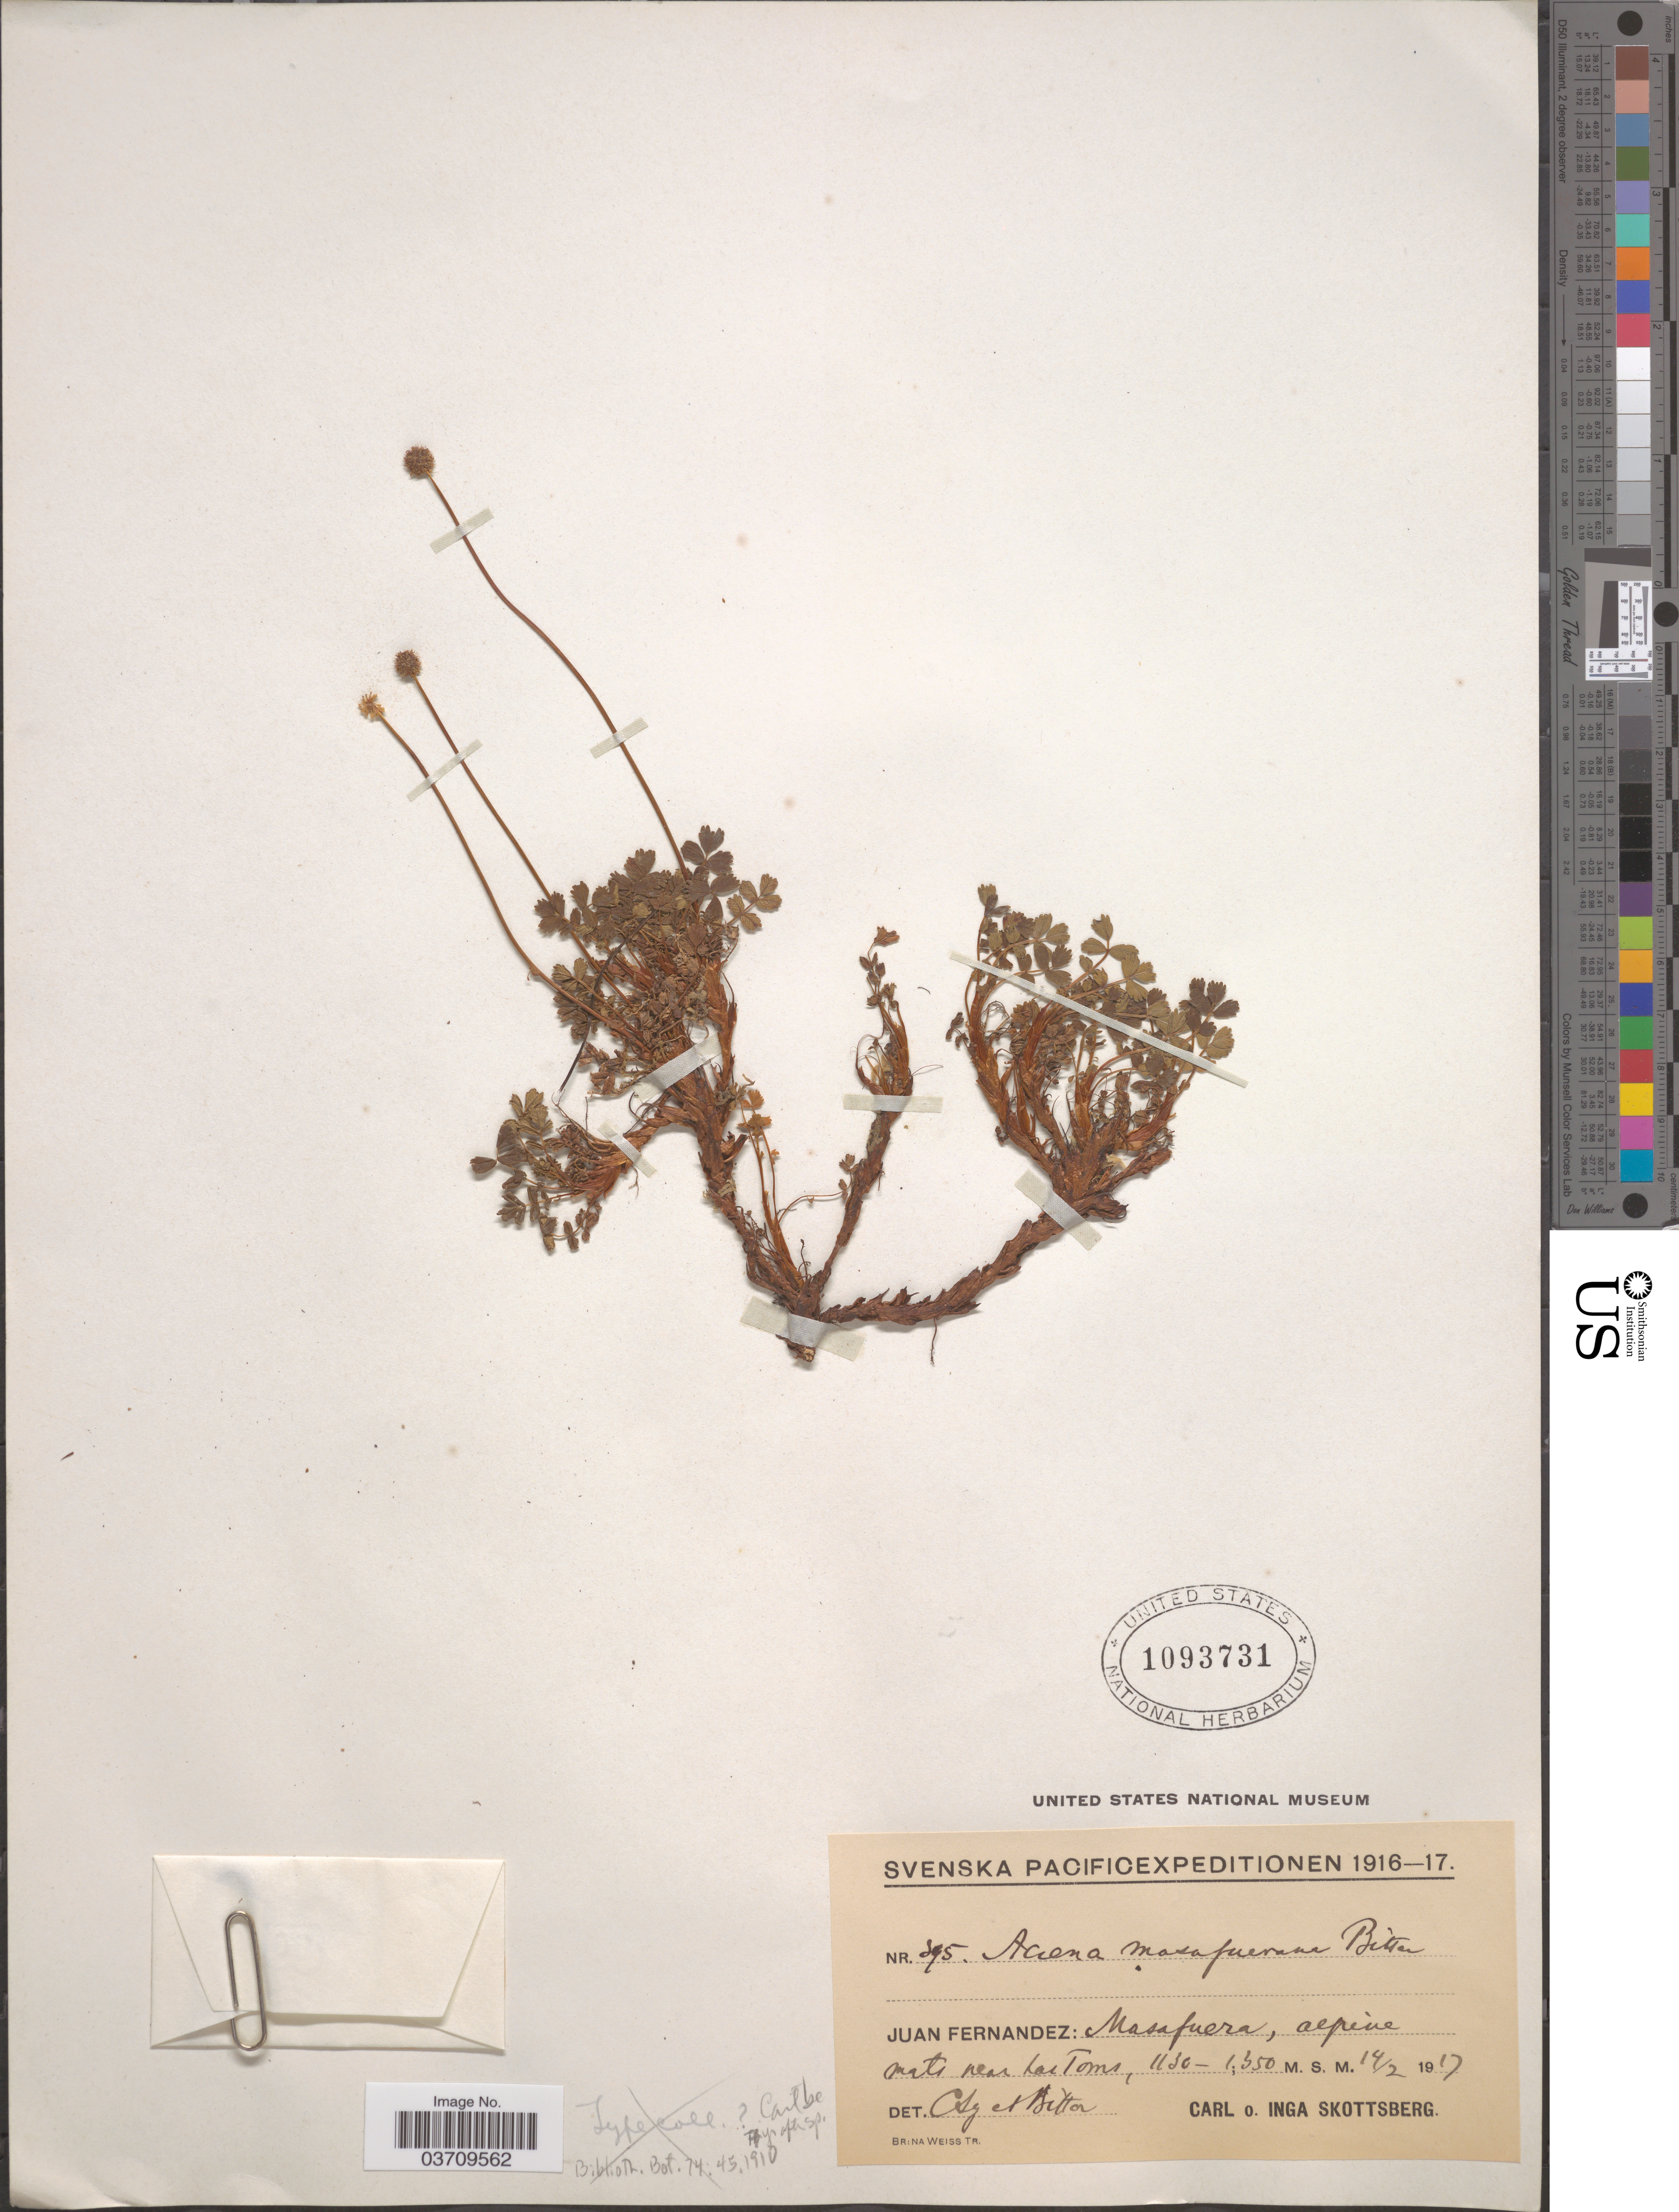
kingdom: Plantae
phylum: Tracheophyta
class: Magnoliopsida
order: Rosales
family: Rosaceae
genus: Acaena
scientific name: Acaena masafuerana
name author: Bitter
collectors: C. Skottsberg & I. Skottsberg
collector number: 395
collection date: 1917-02-14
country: Chile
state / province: Valparaíso (V)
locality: Juan Fernandez: Masafuera, near Las Torres.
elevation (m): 1130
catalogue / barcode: US 1093731